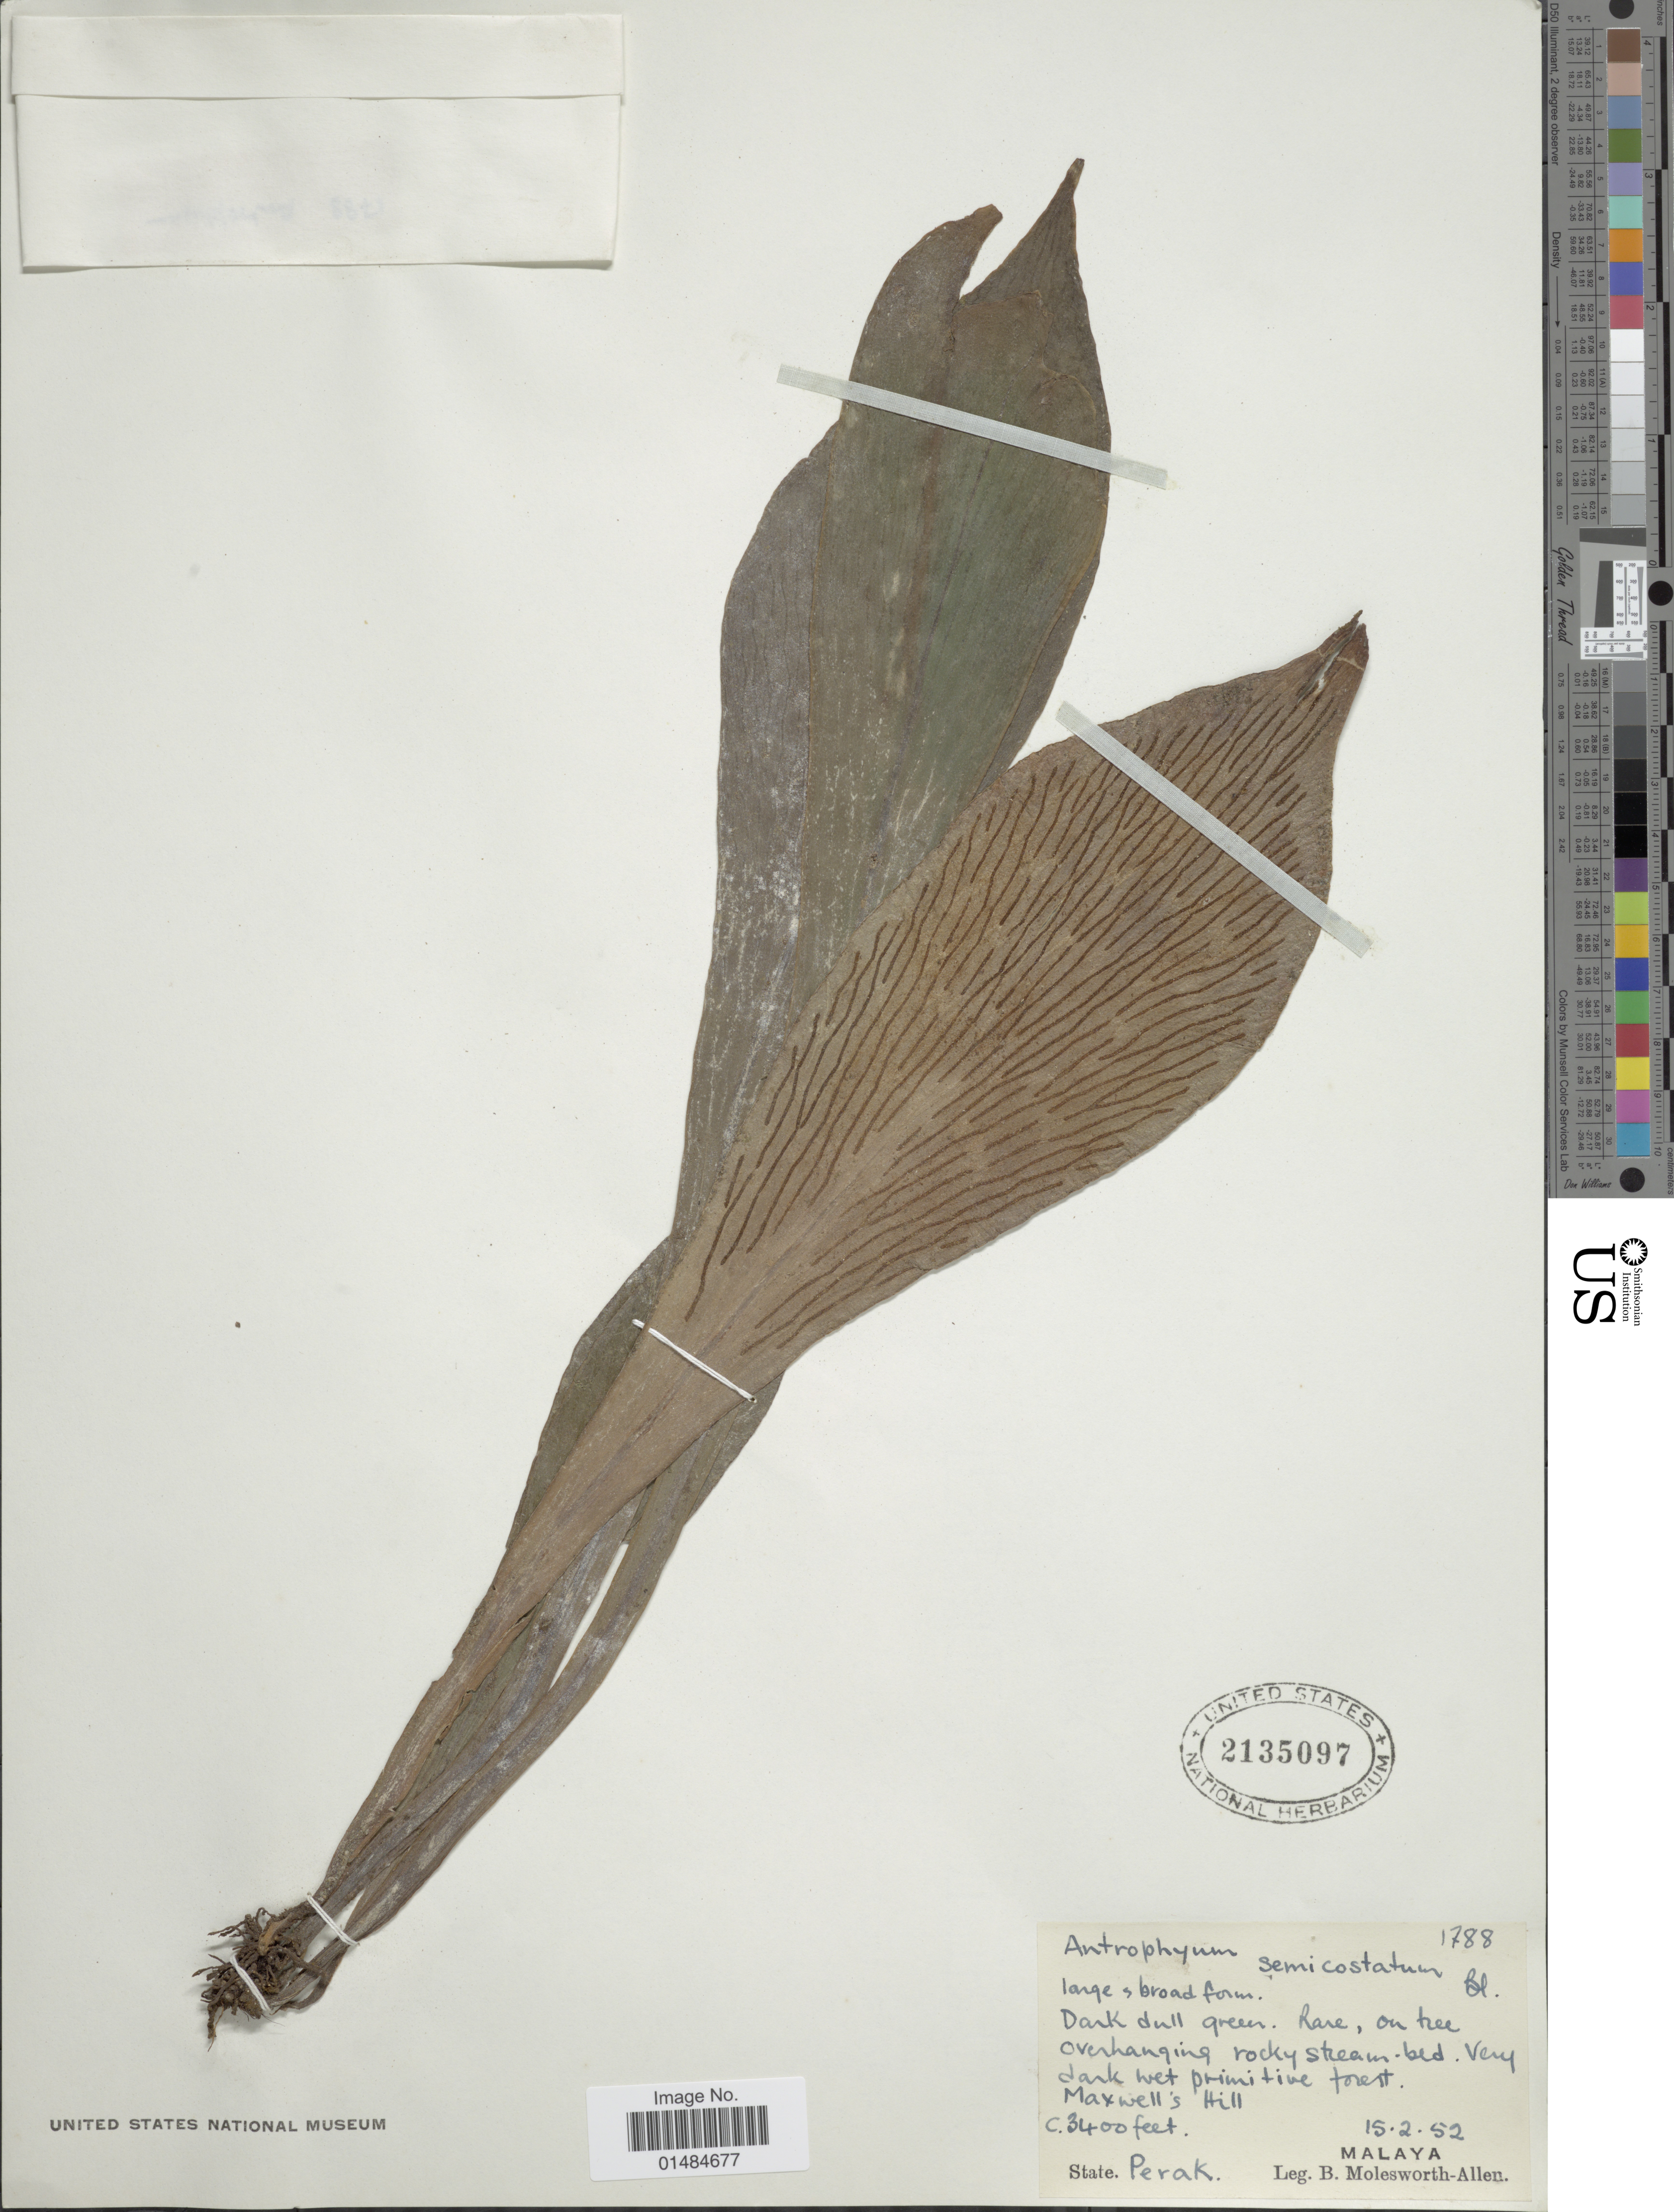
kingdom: Plantae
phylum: Tracheophyta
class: Polypodiopsida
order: Polypodiales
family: Pteridaceae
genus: Antrophyum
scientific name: Antrophyum semicostatum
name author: Blume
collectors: B. E. G. Molesworth-Allen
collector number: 1788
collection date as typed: Transcribed d/m/y: 15/2/52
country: Malaysia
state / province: Perak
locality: Maxwell's Hill. Perak. Malaya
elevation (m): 1036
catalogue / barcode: US 2135097